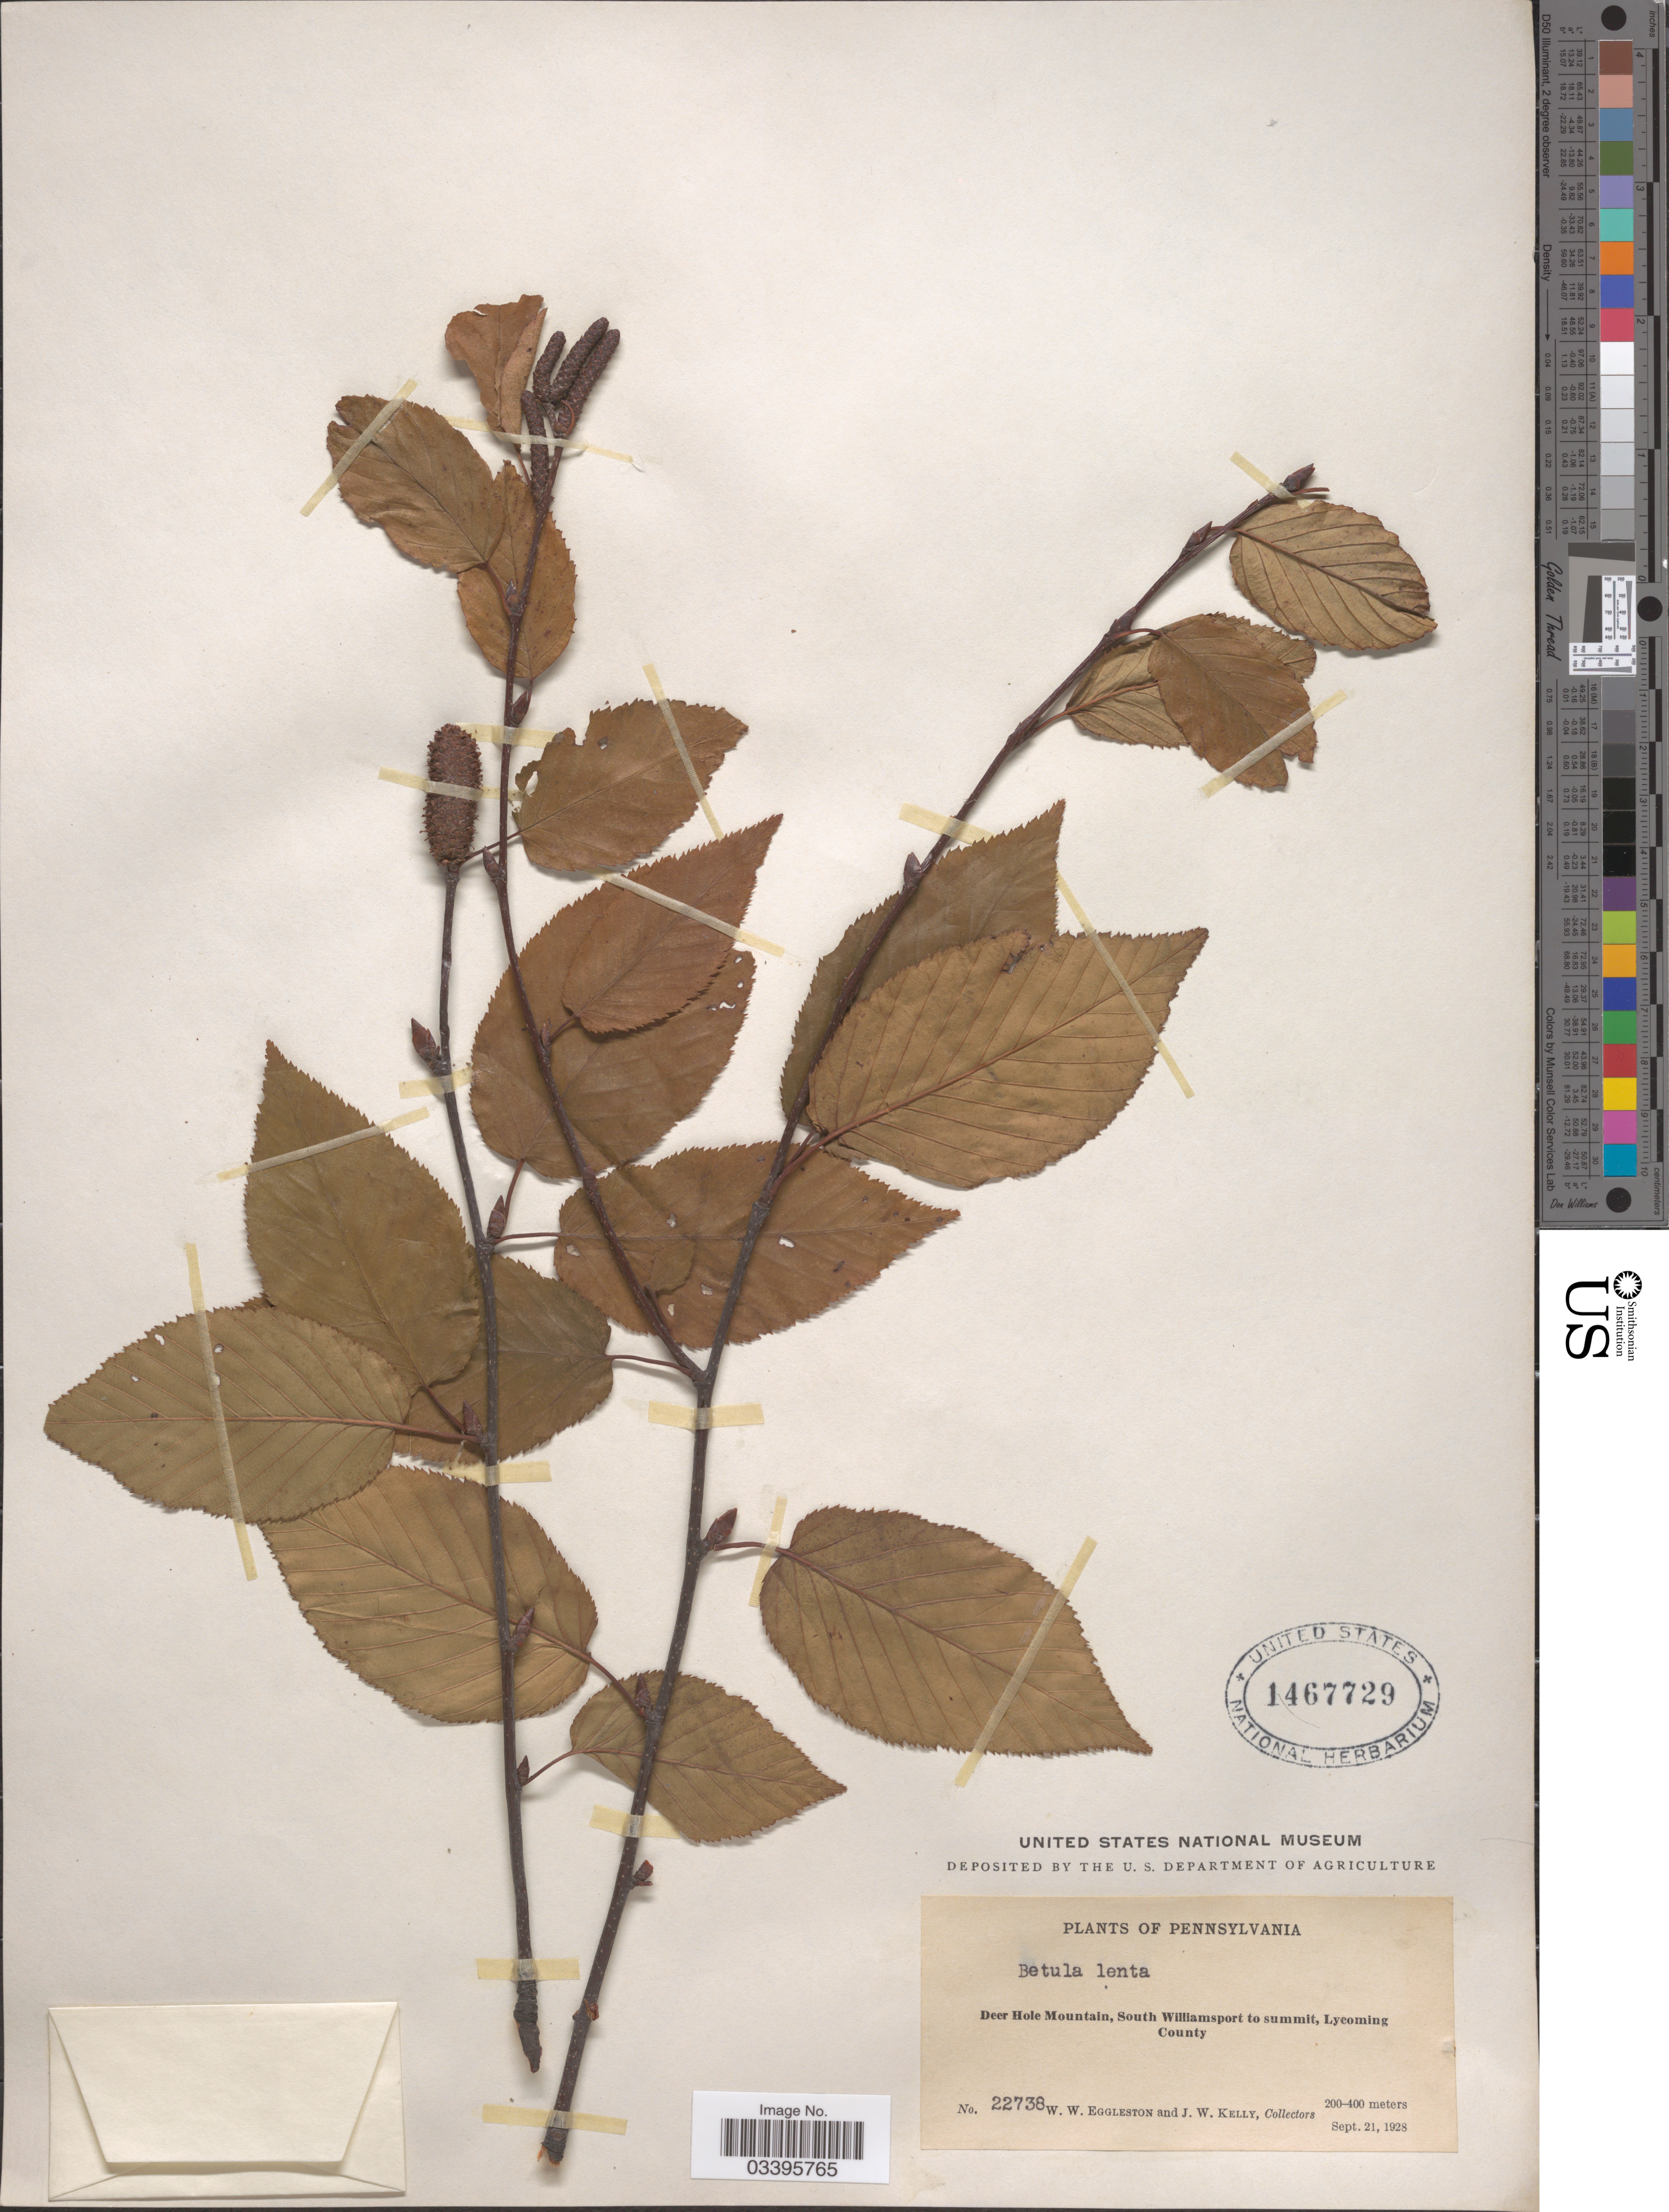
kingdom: Plantae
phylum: Tracheophyta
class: Magnoliopsida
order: Fagales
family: Betulaceae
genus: Betula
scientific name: Betula lenta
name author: L.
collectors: W. W. Eggleston & J. Kelly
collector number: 22738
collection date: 1928-09-21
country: United States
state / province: Pennsylvania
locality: Deer Hole Mountain, South Williamsport to summit, Lycoming County.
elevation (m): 200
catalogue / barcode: US 1467729